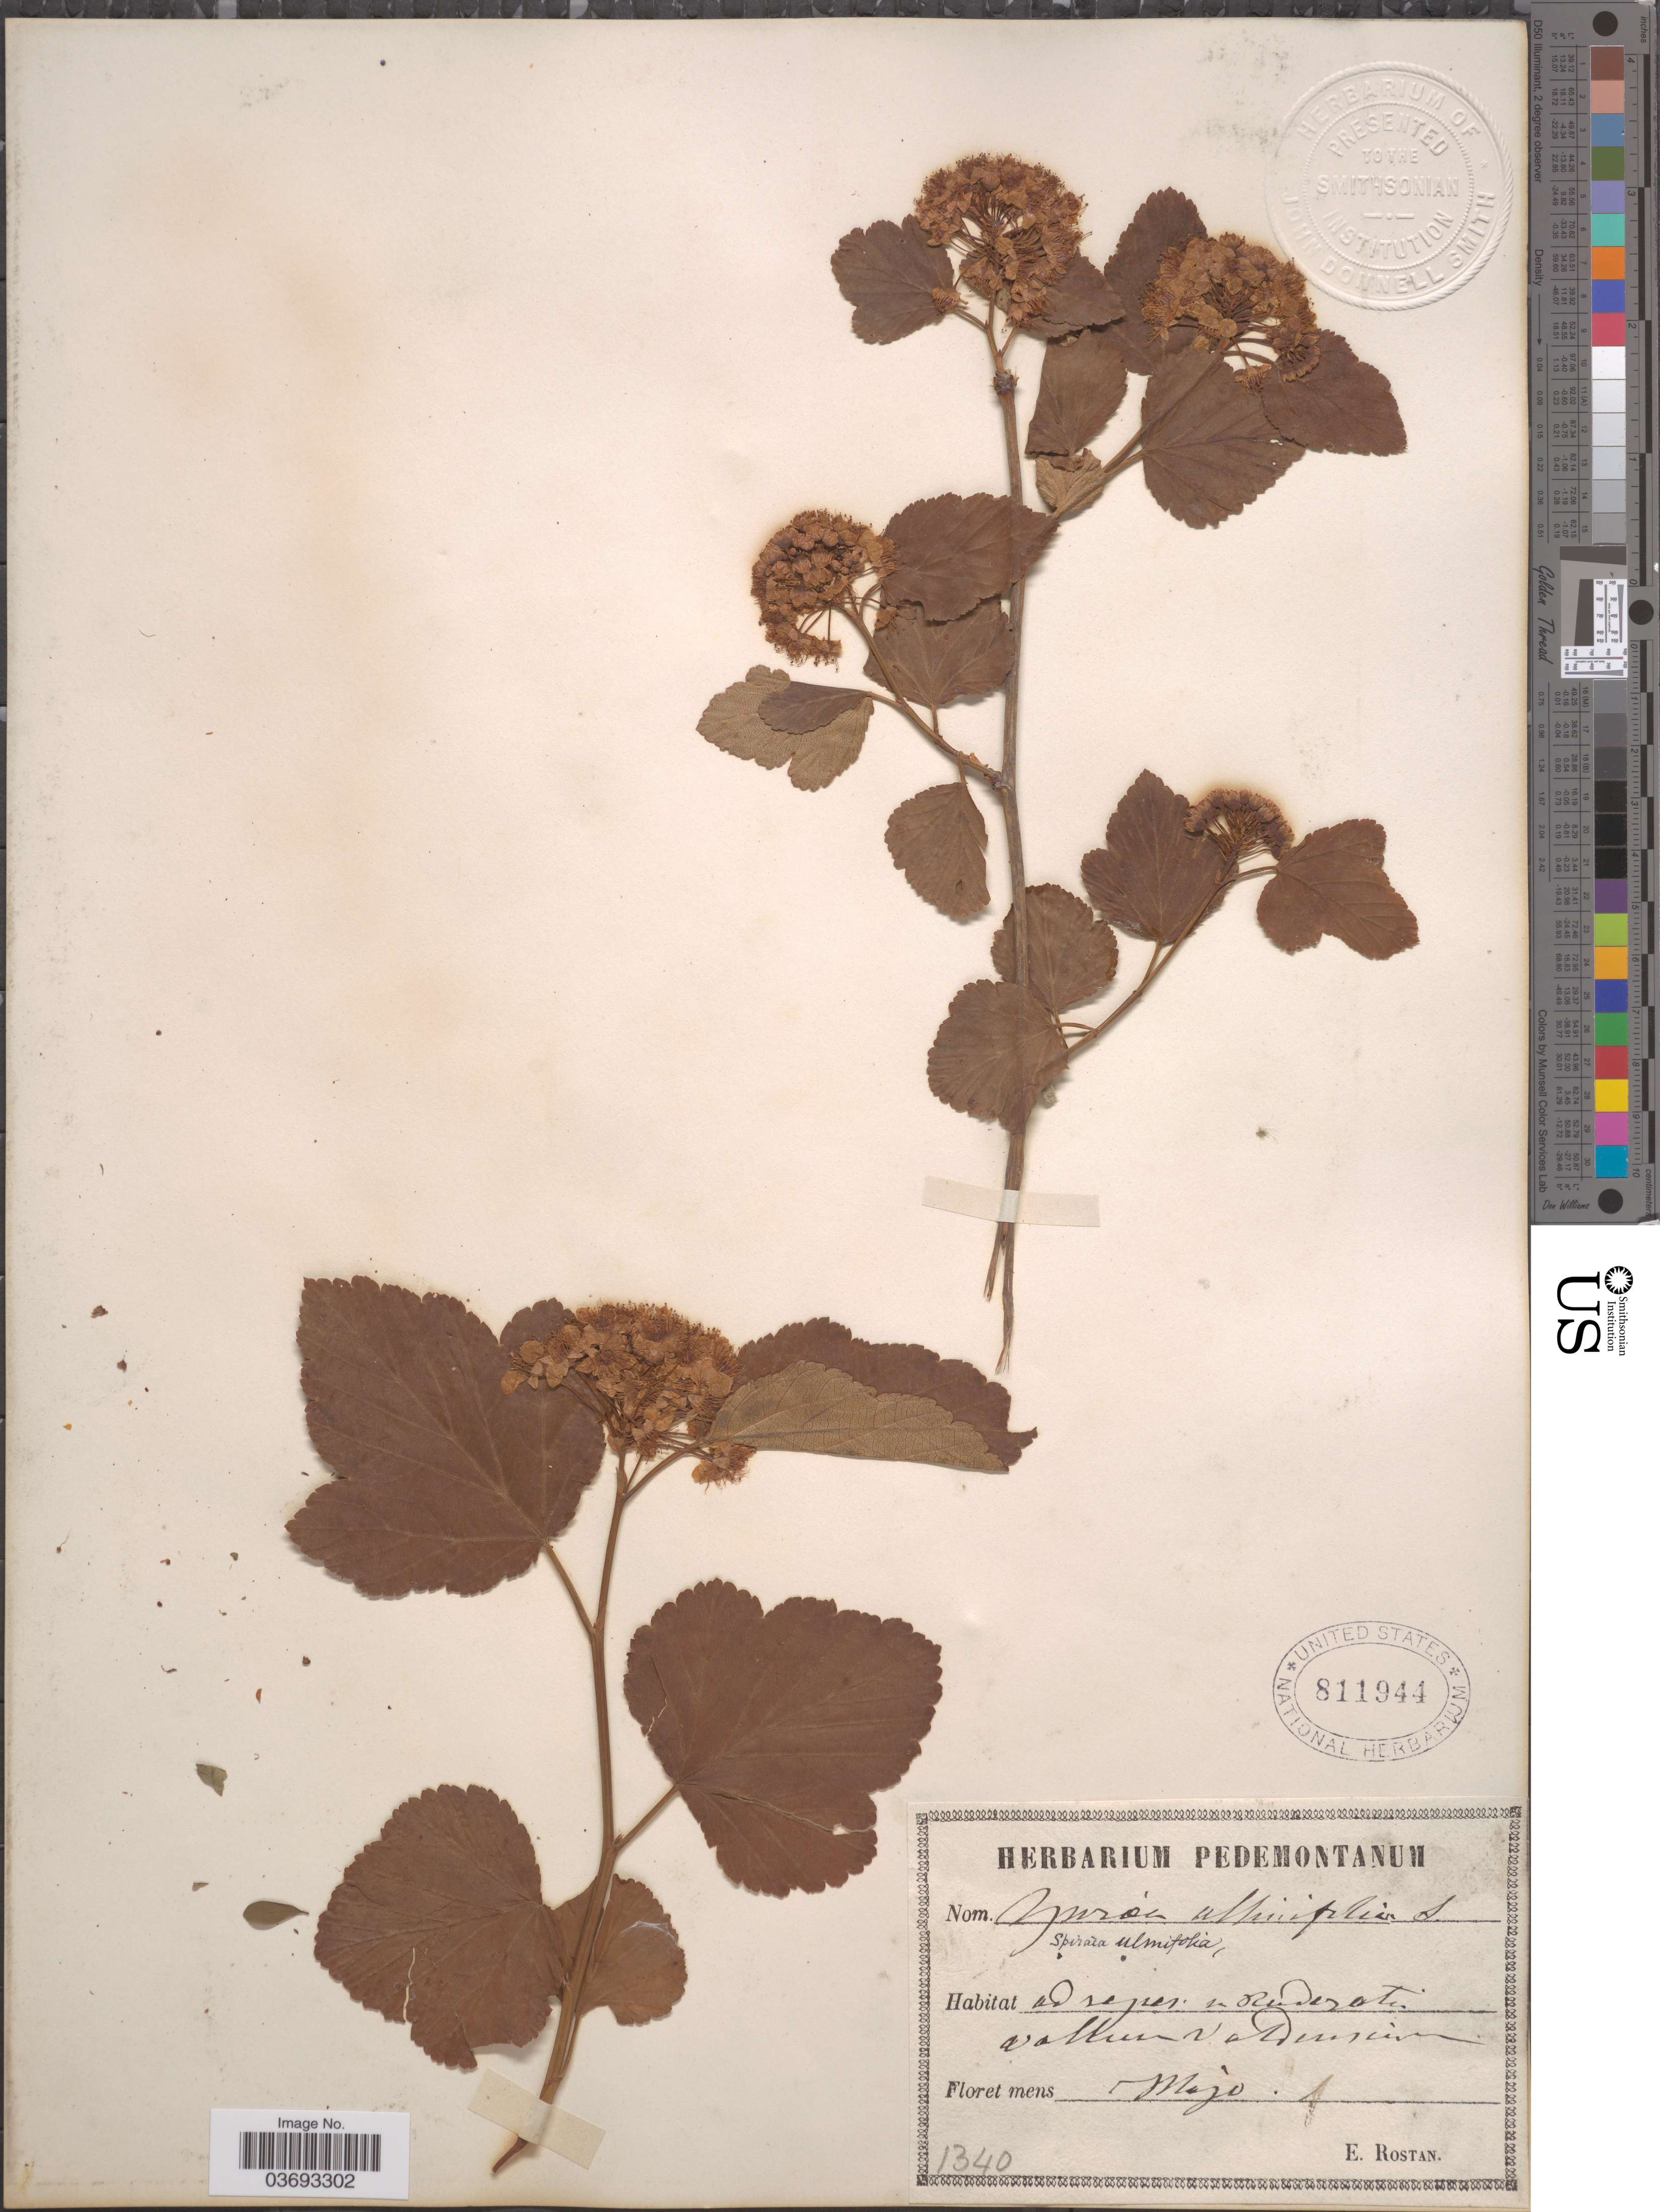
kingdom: Plantae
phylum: Tracheophyta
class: Magnoliopsida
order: Rosales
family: Rosaceae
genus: Spiraea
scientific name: Spiraea ulmifolia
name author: Scop.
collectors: E. Rostan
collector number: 1340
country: Italy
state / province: Piedmont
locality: Ad repes. in ruderati vallum valdensium. [interpreted]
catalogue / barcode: US 811944